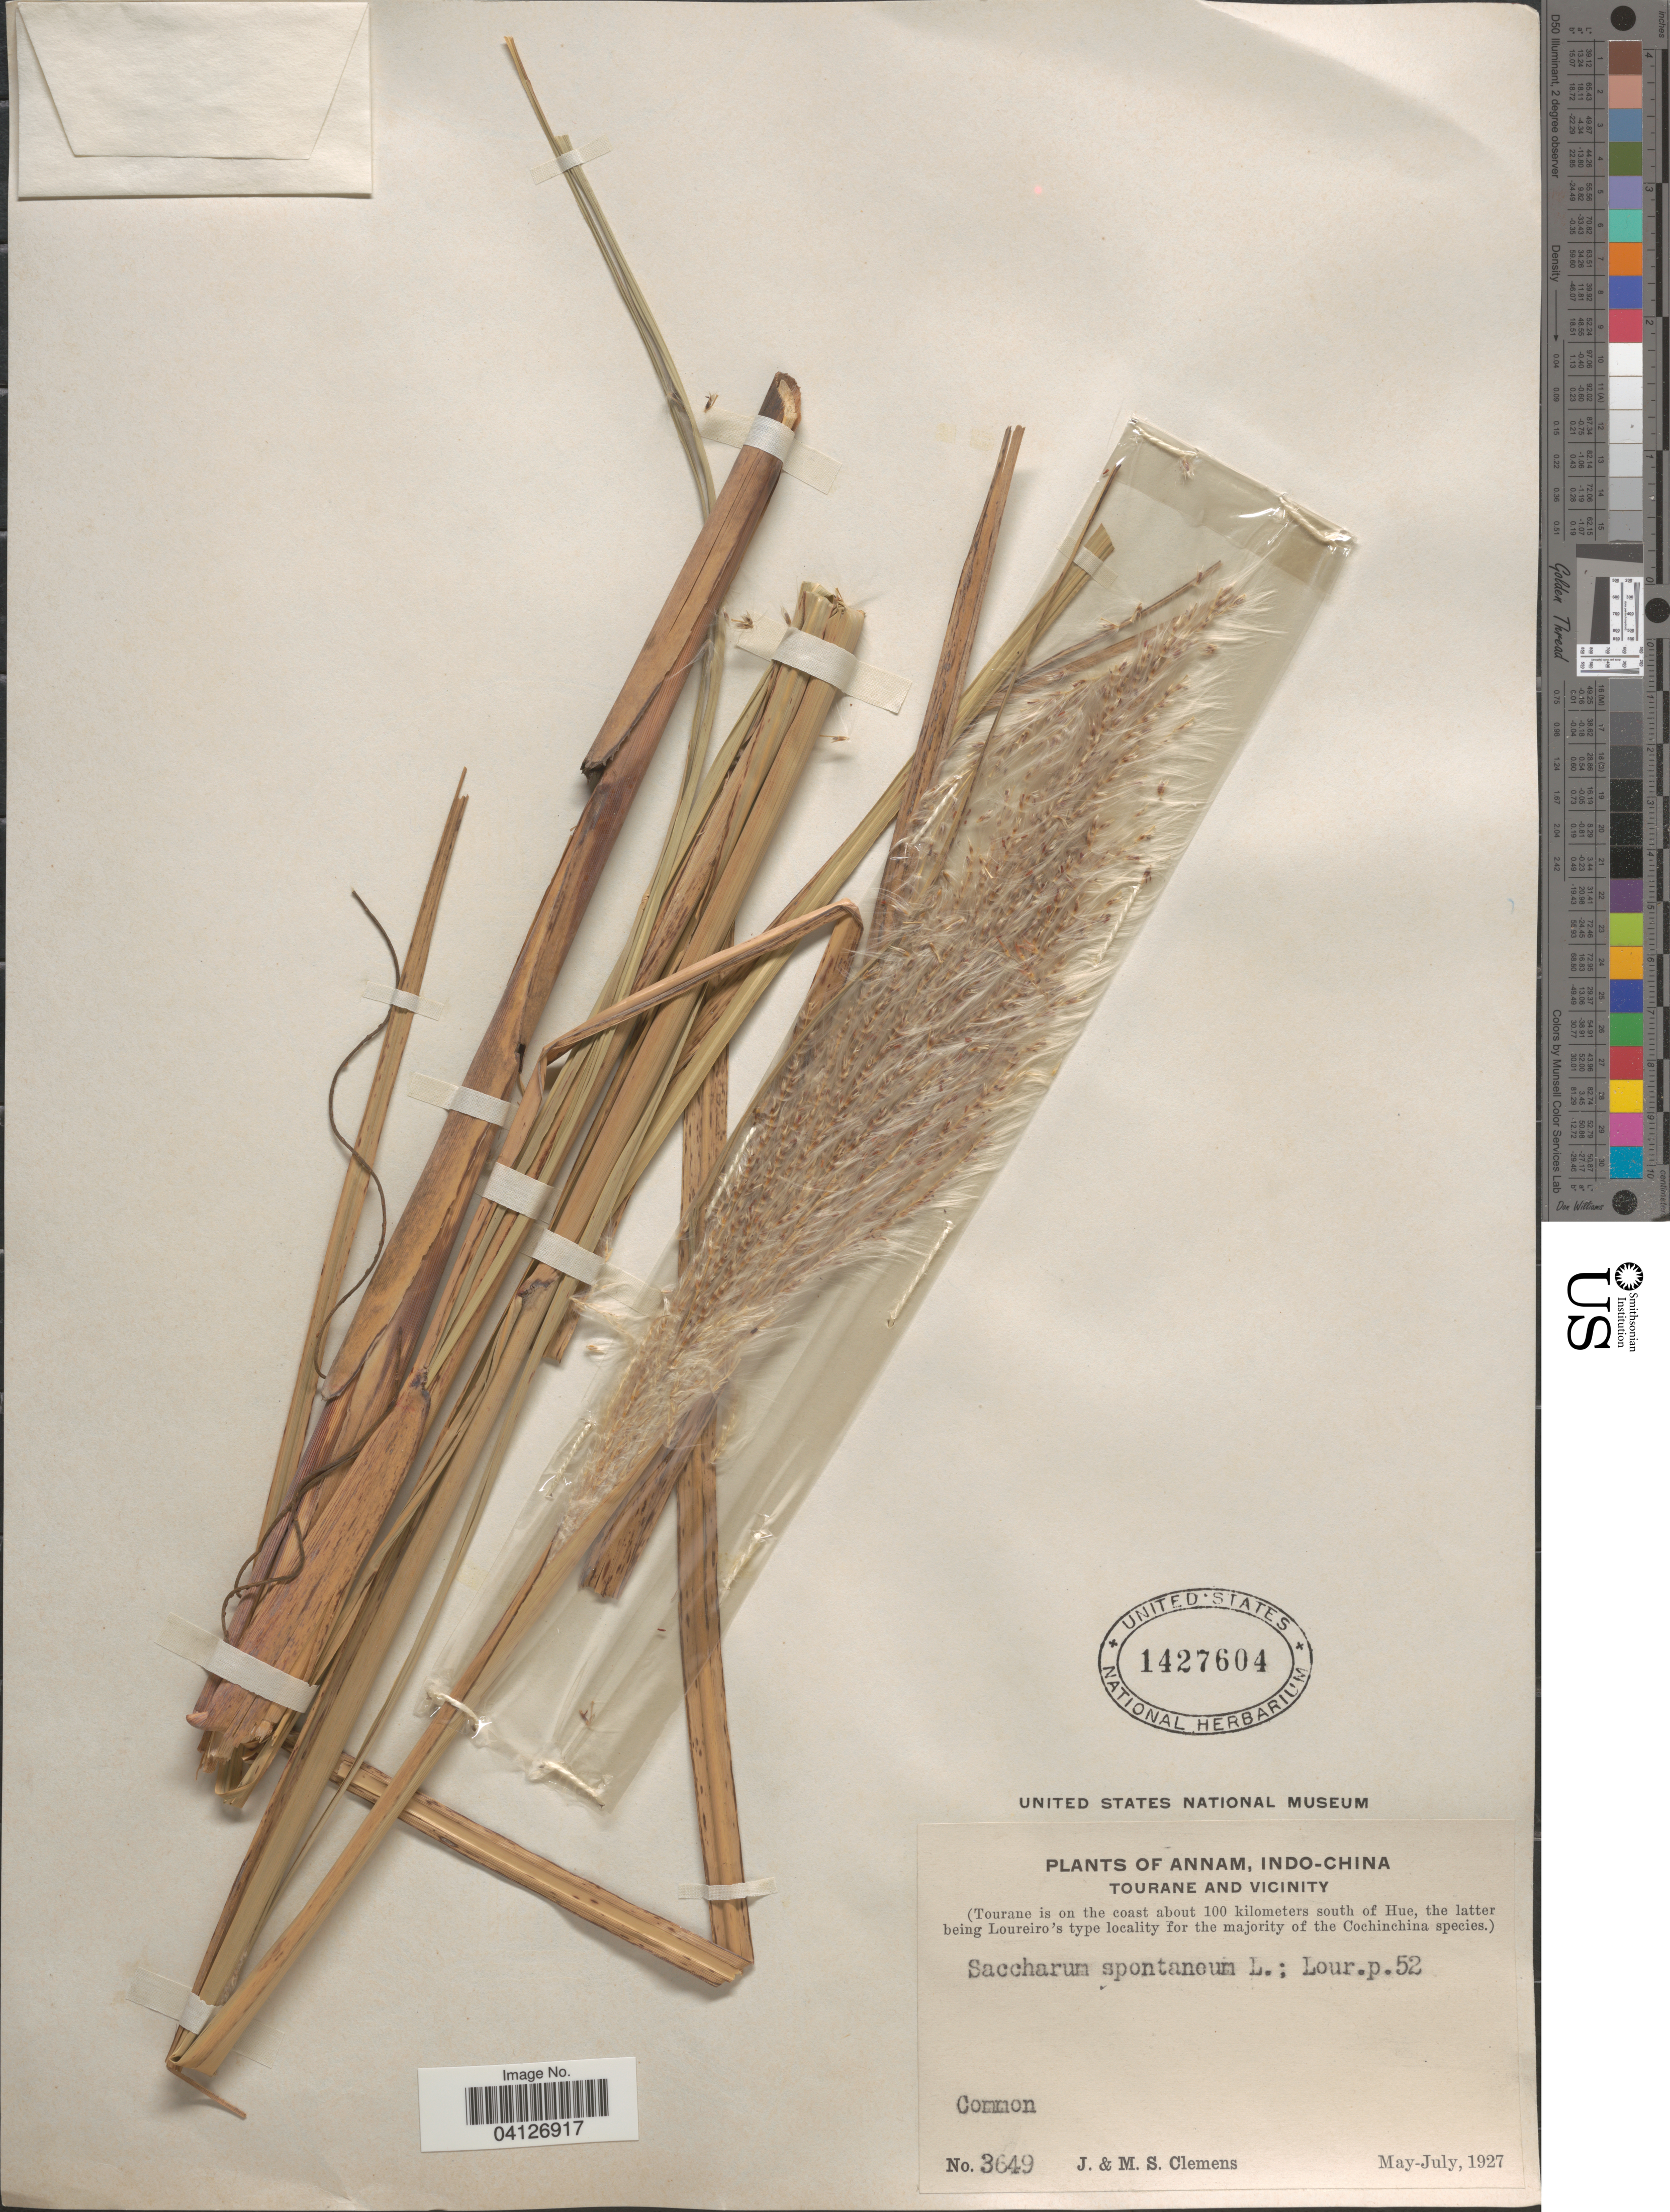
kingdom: Plantae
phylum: Tracheophyta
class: Liliopsida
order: Poales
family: Poaceae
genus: Saccharum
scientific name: Saccharum spontaneum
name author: L.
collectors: J. Clemens & M. S. Clemens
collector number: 3649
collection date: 1927-05/1927-07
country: Vietnam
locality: Annam, Indo-China. Tourane and vicinity. (Tourane is on the coast about 100 kilometers south of Hue).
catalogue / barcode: US 1427604